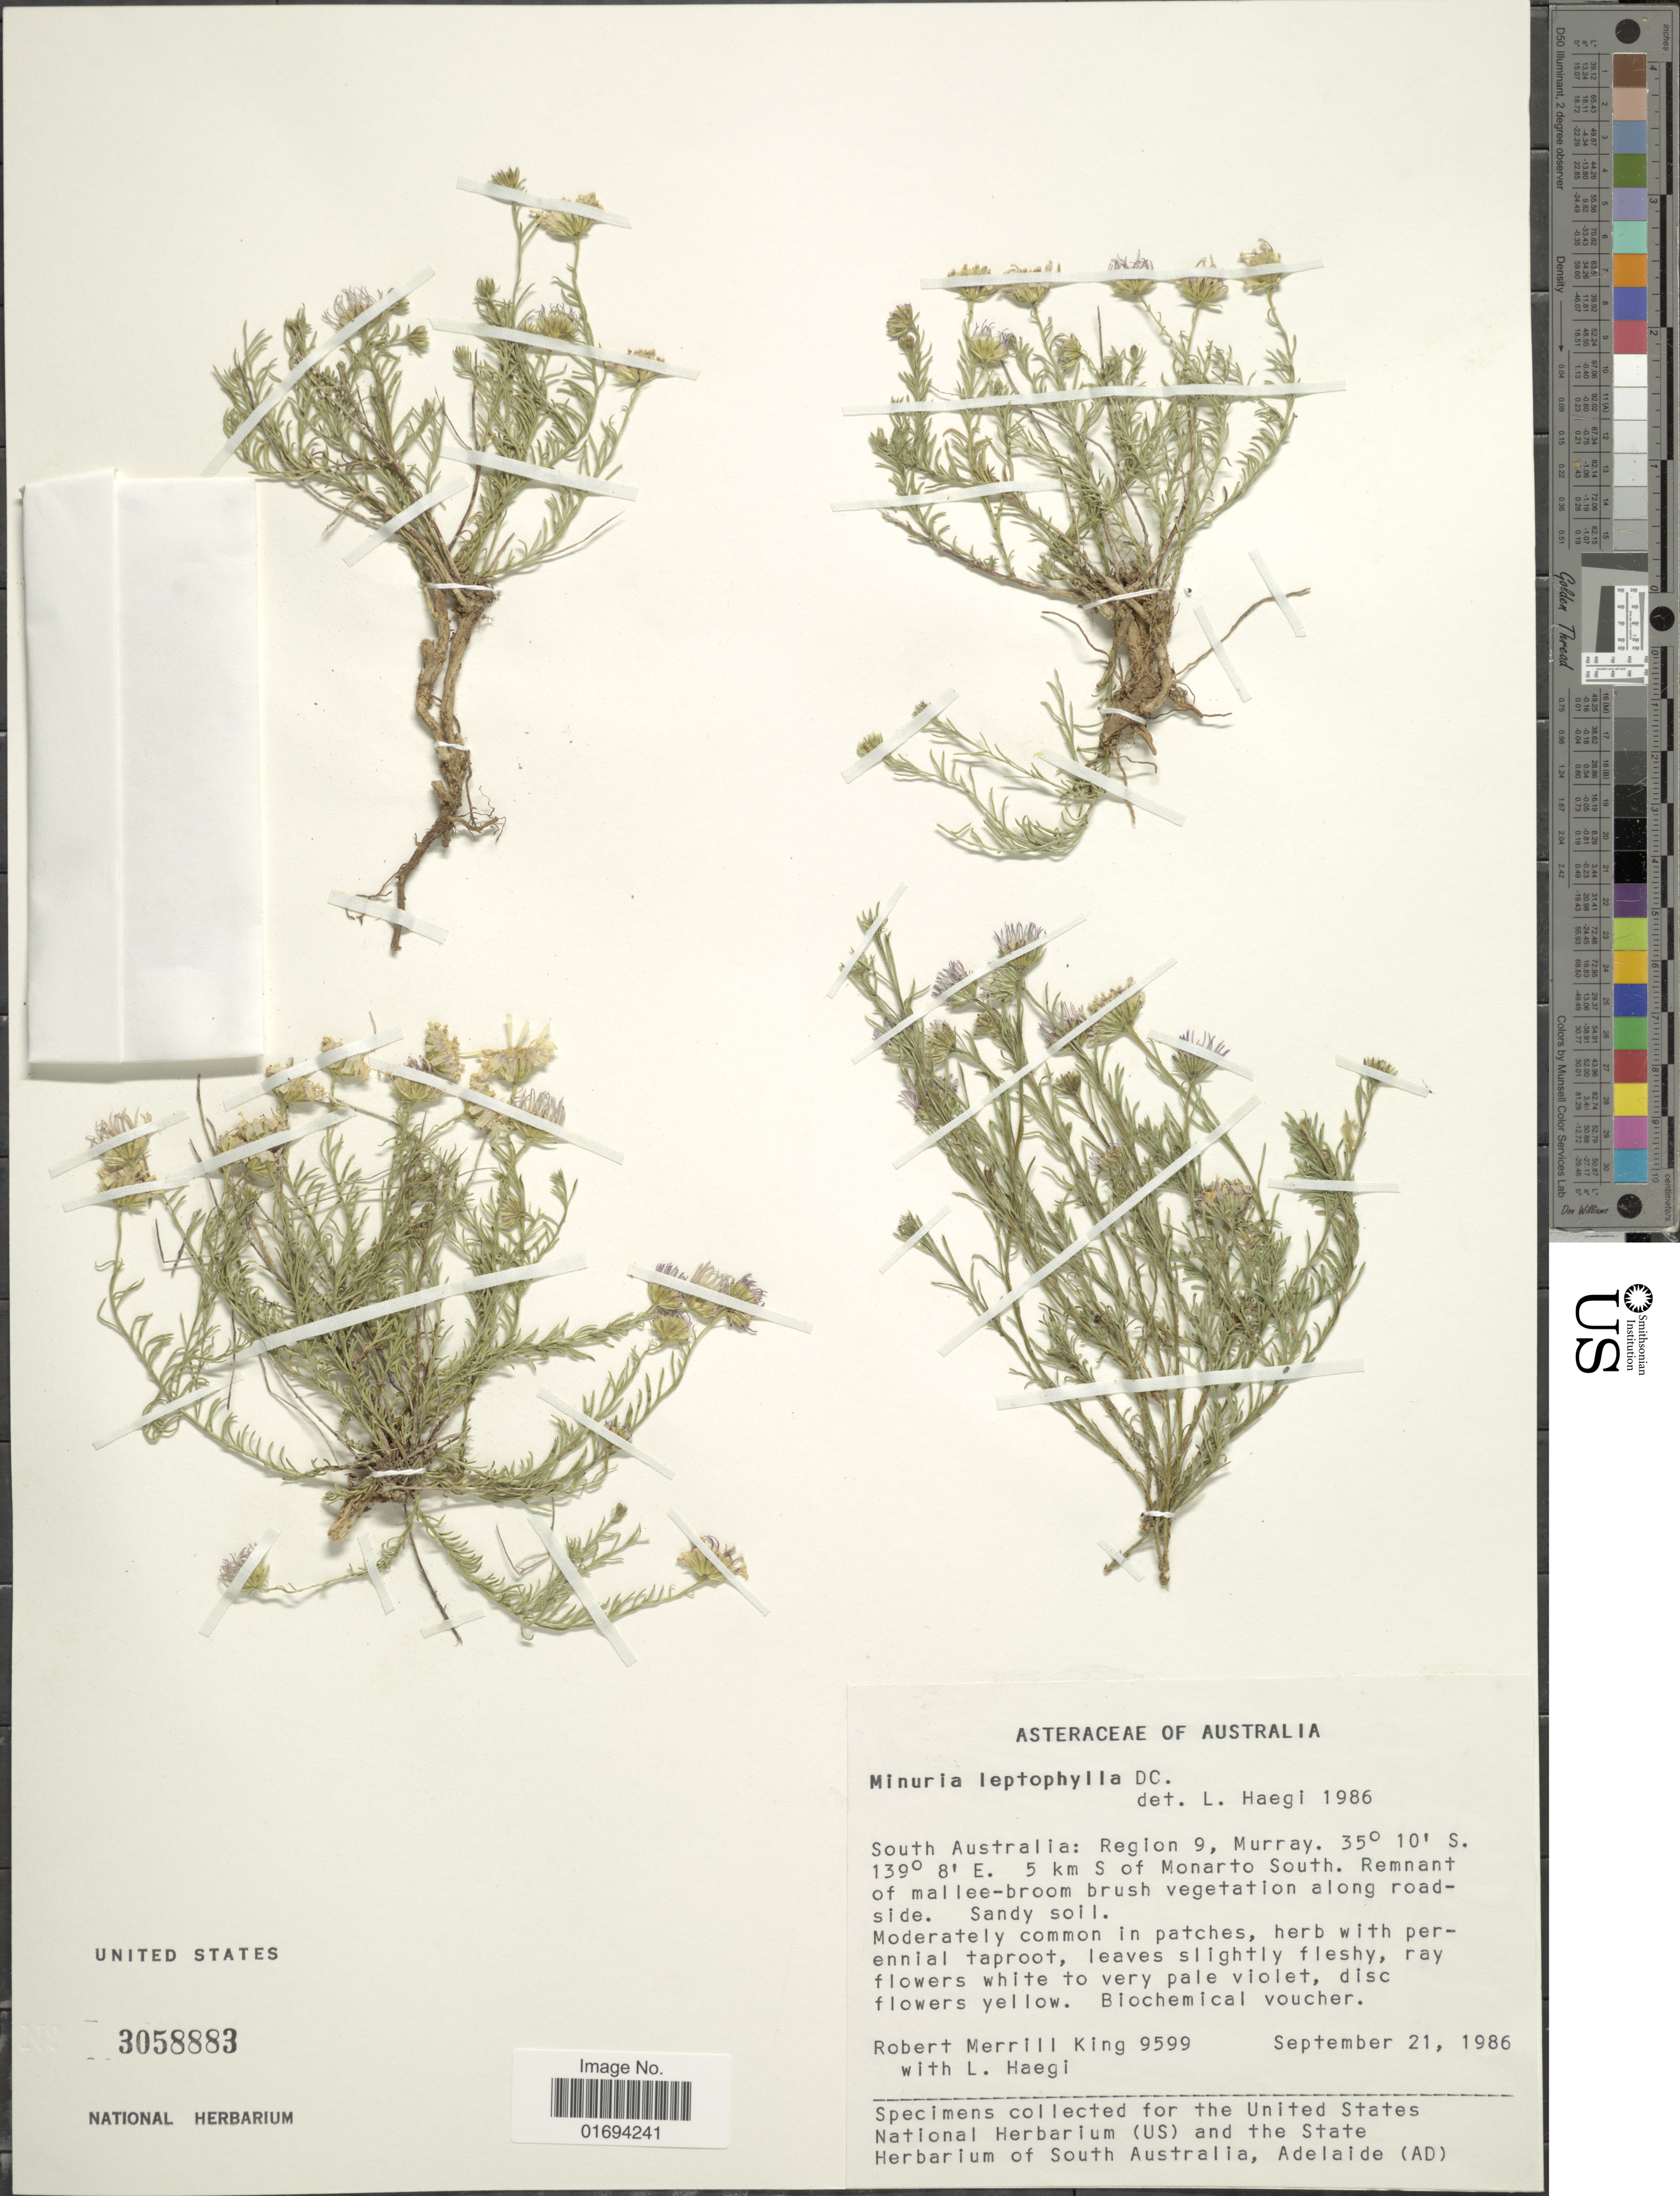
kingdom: Plantae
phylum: Tracheophyta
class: Magnoliopsida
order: Asterales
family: Asteraceae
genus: Minuria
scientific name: Minuria leptophylla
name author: DC.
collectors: R. M. King & L. Haegi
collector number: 9599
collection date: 1986-09-21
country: Australia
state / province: South Australia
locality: Region 9, Murray, 5 km S of Monarto South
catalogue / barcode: US 3058883